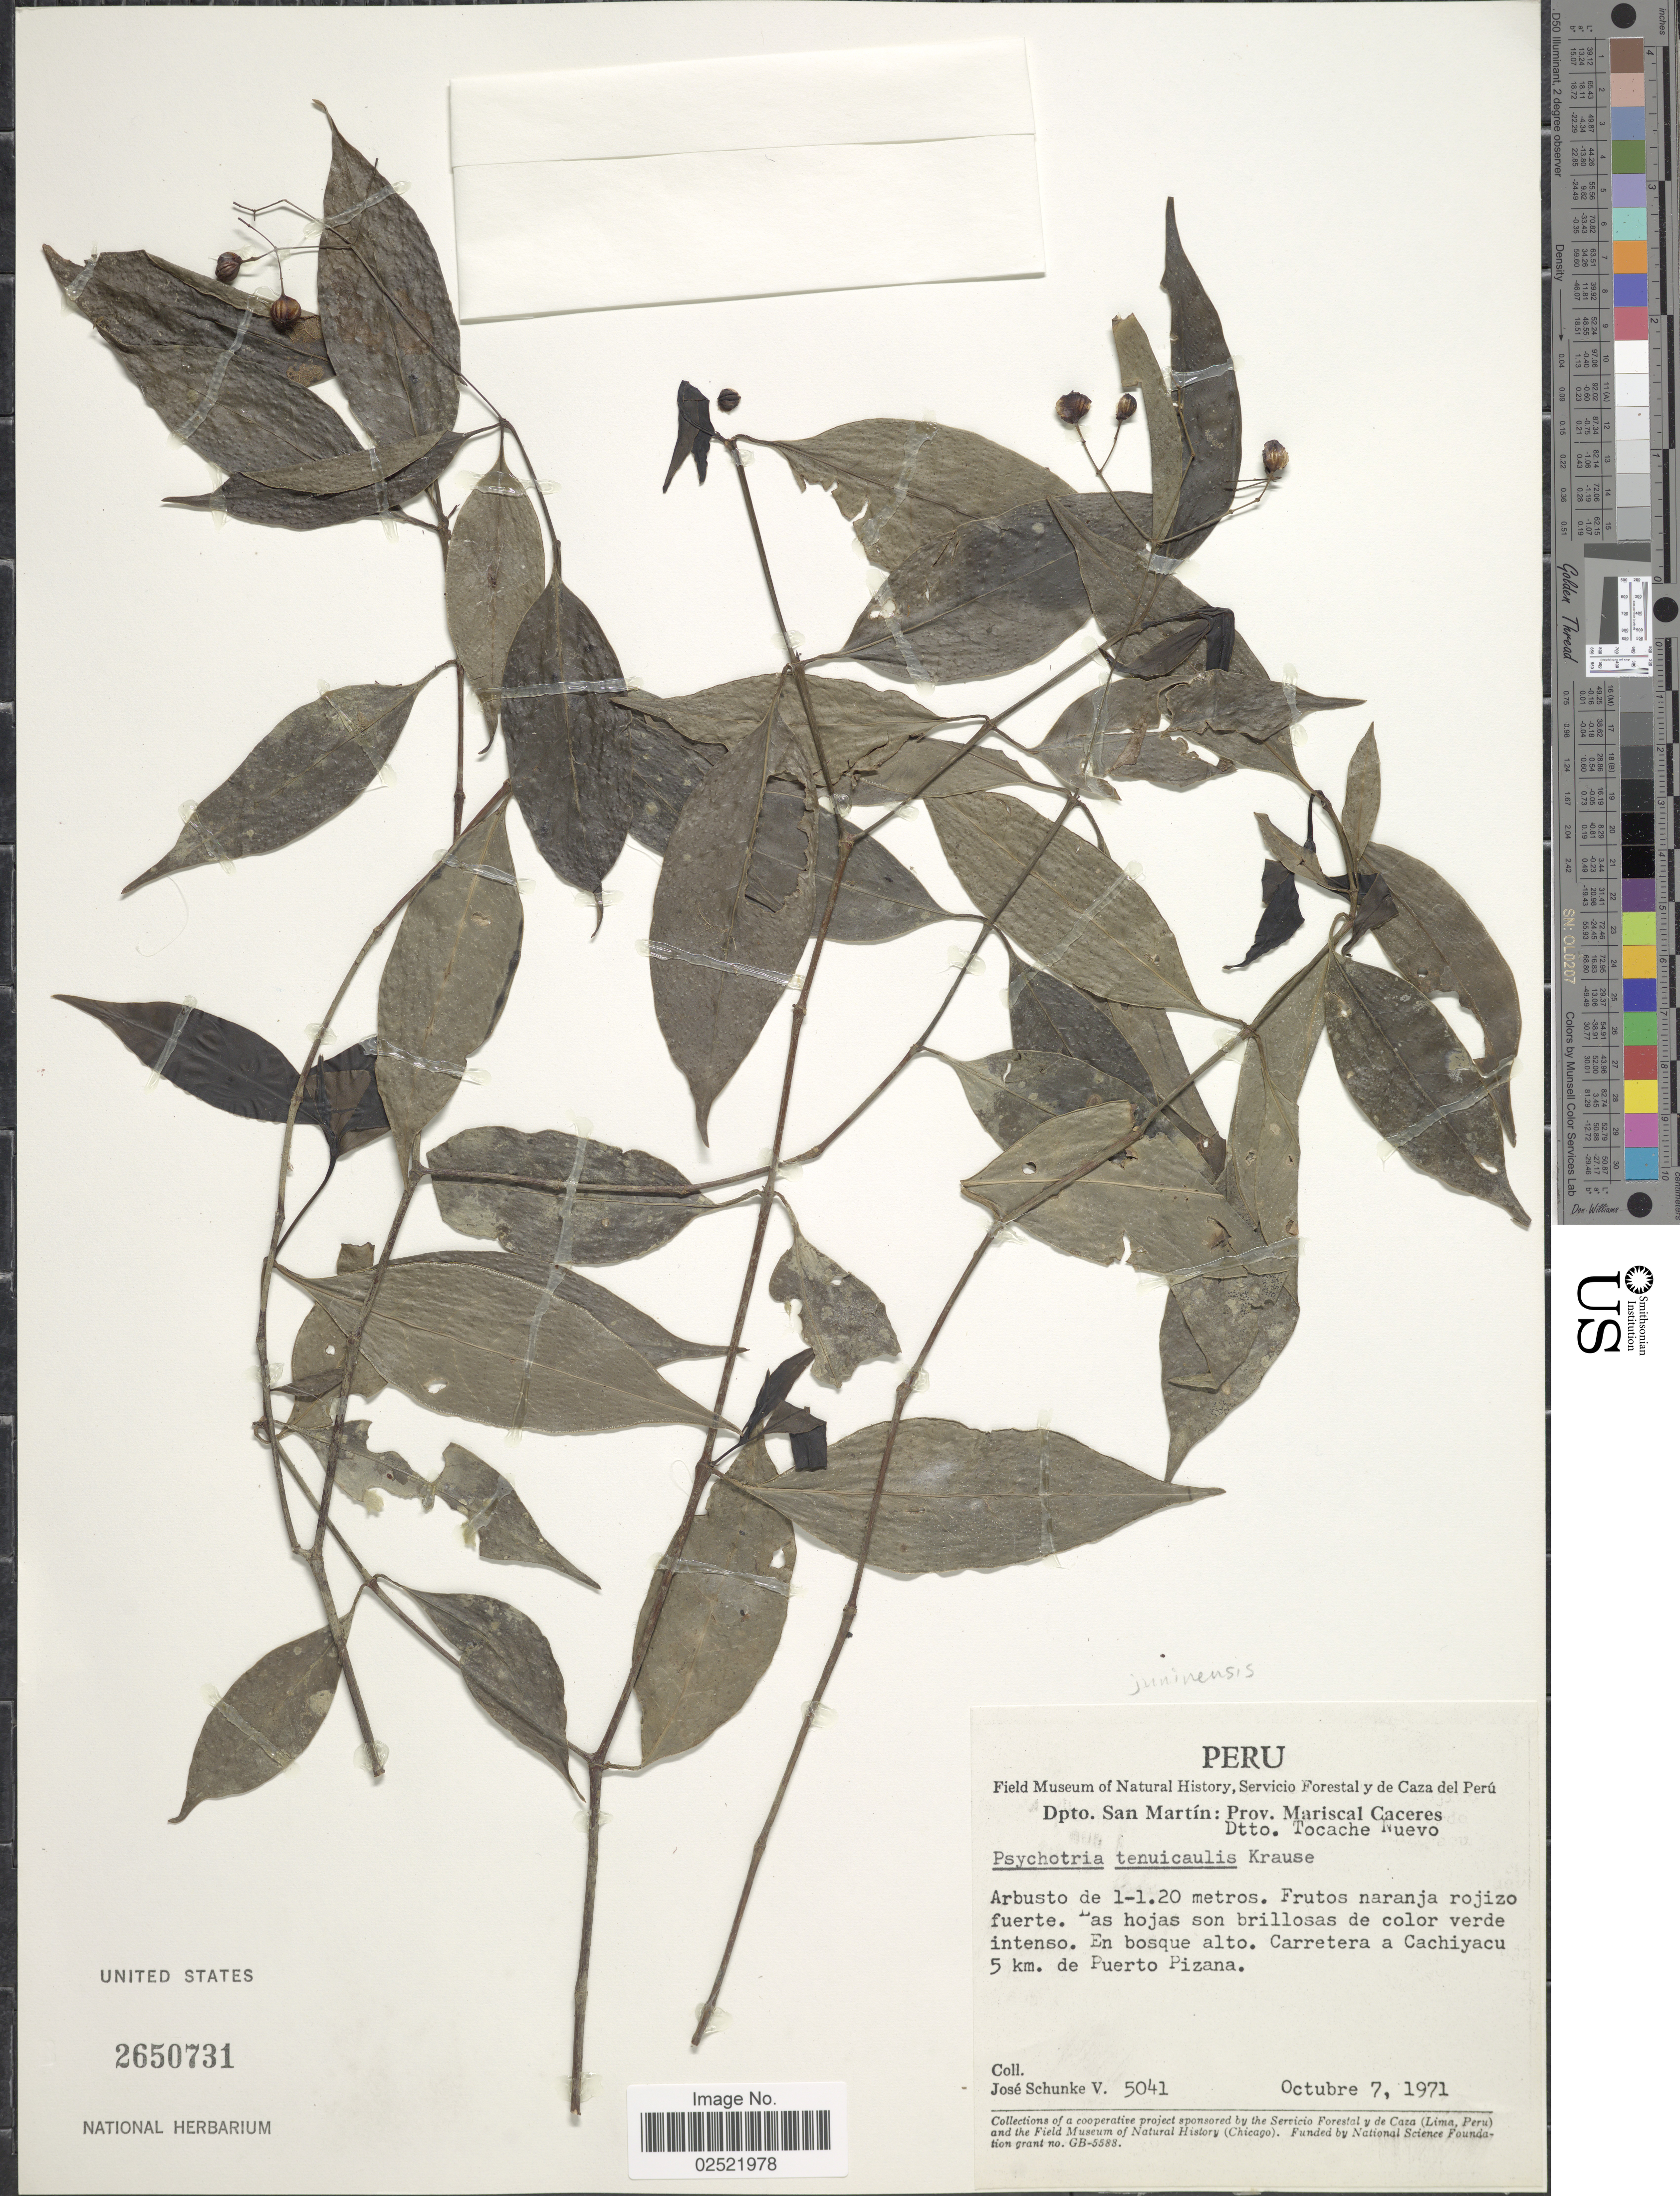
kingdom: Plantae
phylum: Tracheophyta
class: Magnoliopsida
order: Gentianales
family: Rubiaceae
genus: Psychotria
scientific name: Psychotria tenuicaulis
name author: K. Krause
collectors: J. Schunke Vigo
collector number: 5041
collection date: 1971-10-07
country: Peru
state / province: San Martín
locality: Prov. Mariscal Caceres. Dtto. Tocache Nuevo. Carretera a Cachiyacu 5 km. de Puerto Pizana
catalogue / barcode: US 2650731